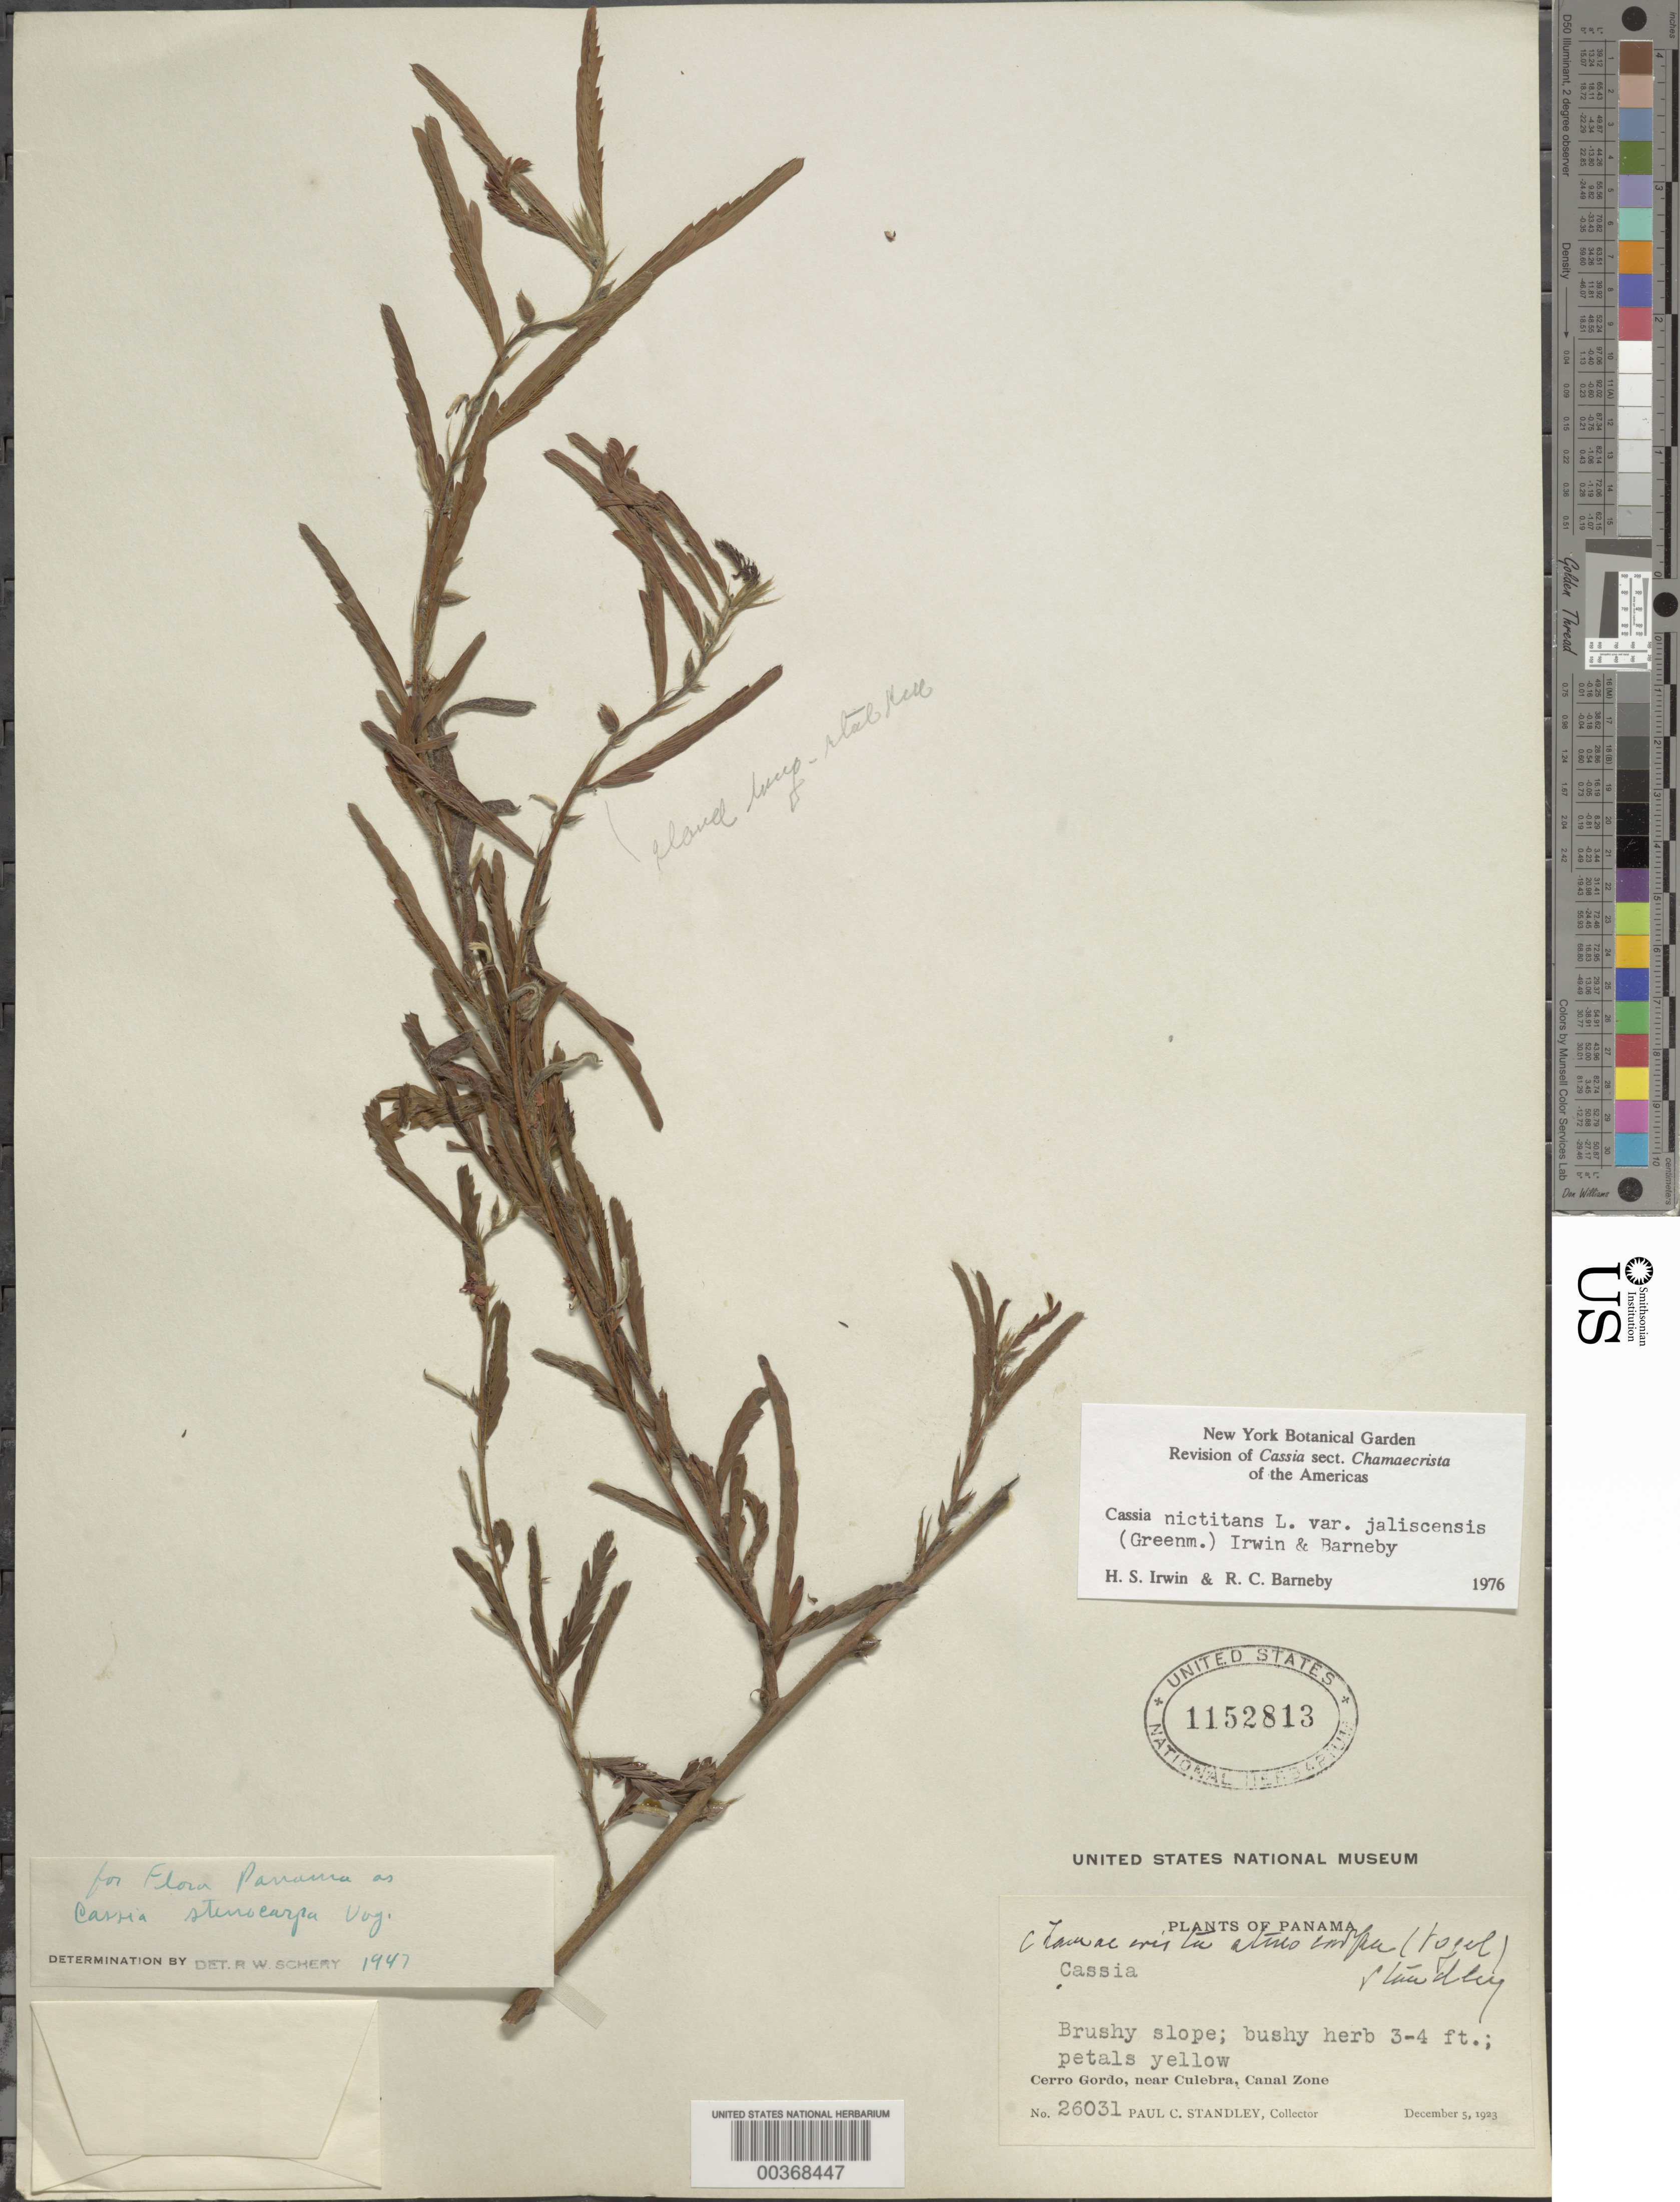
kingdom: Plantae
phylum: Tracheophyta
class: Magnoliopsida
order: Fabales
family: Fabaceae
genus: Chamaecrista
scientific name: Chamaecrista nictitans var. jaliscensis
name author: (Greenm.) H.S. Irwin & Barneby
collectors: P. C. Standley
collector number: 26031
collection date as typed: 05 Dec 1923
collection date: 1923-12-05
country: Panama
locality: Cerro Gordo; near Culebra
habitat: Brushy slope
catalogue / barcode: US 1152813